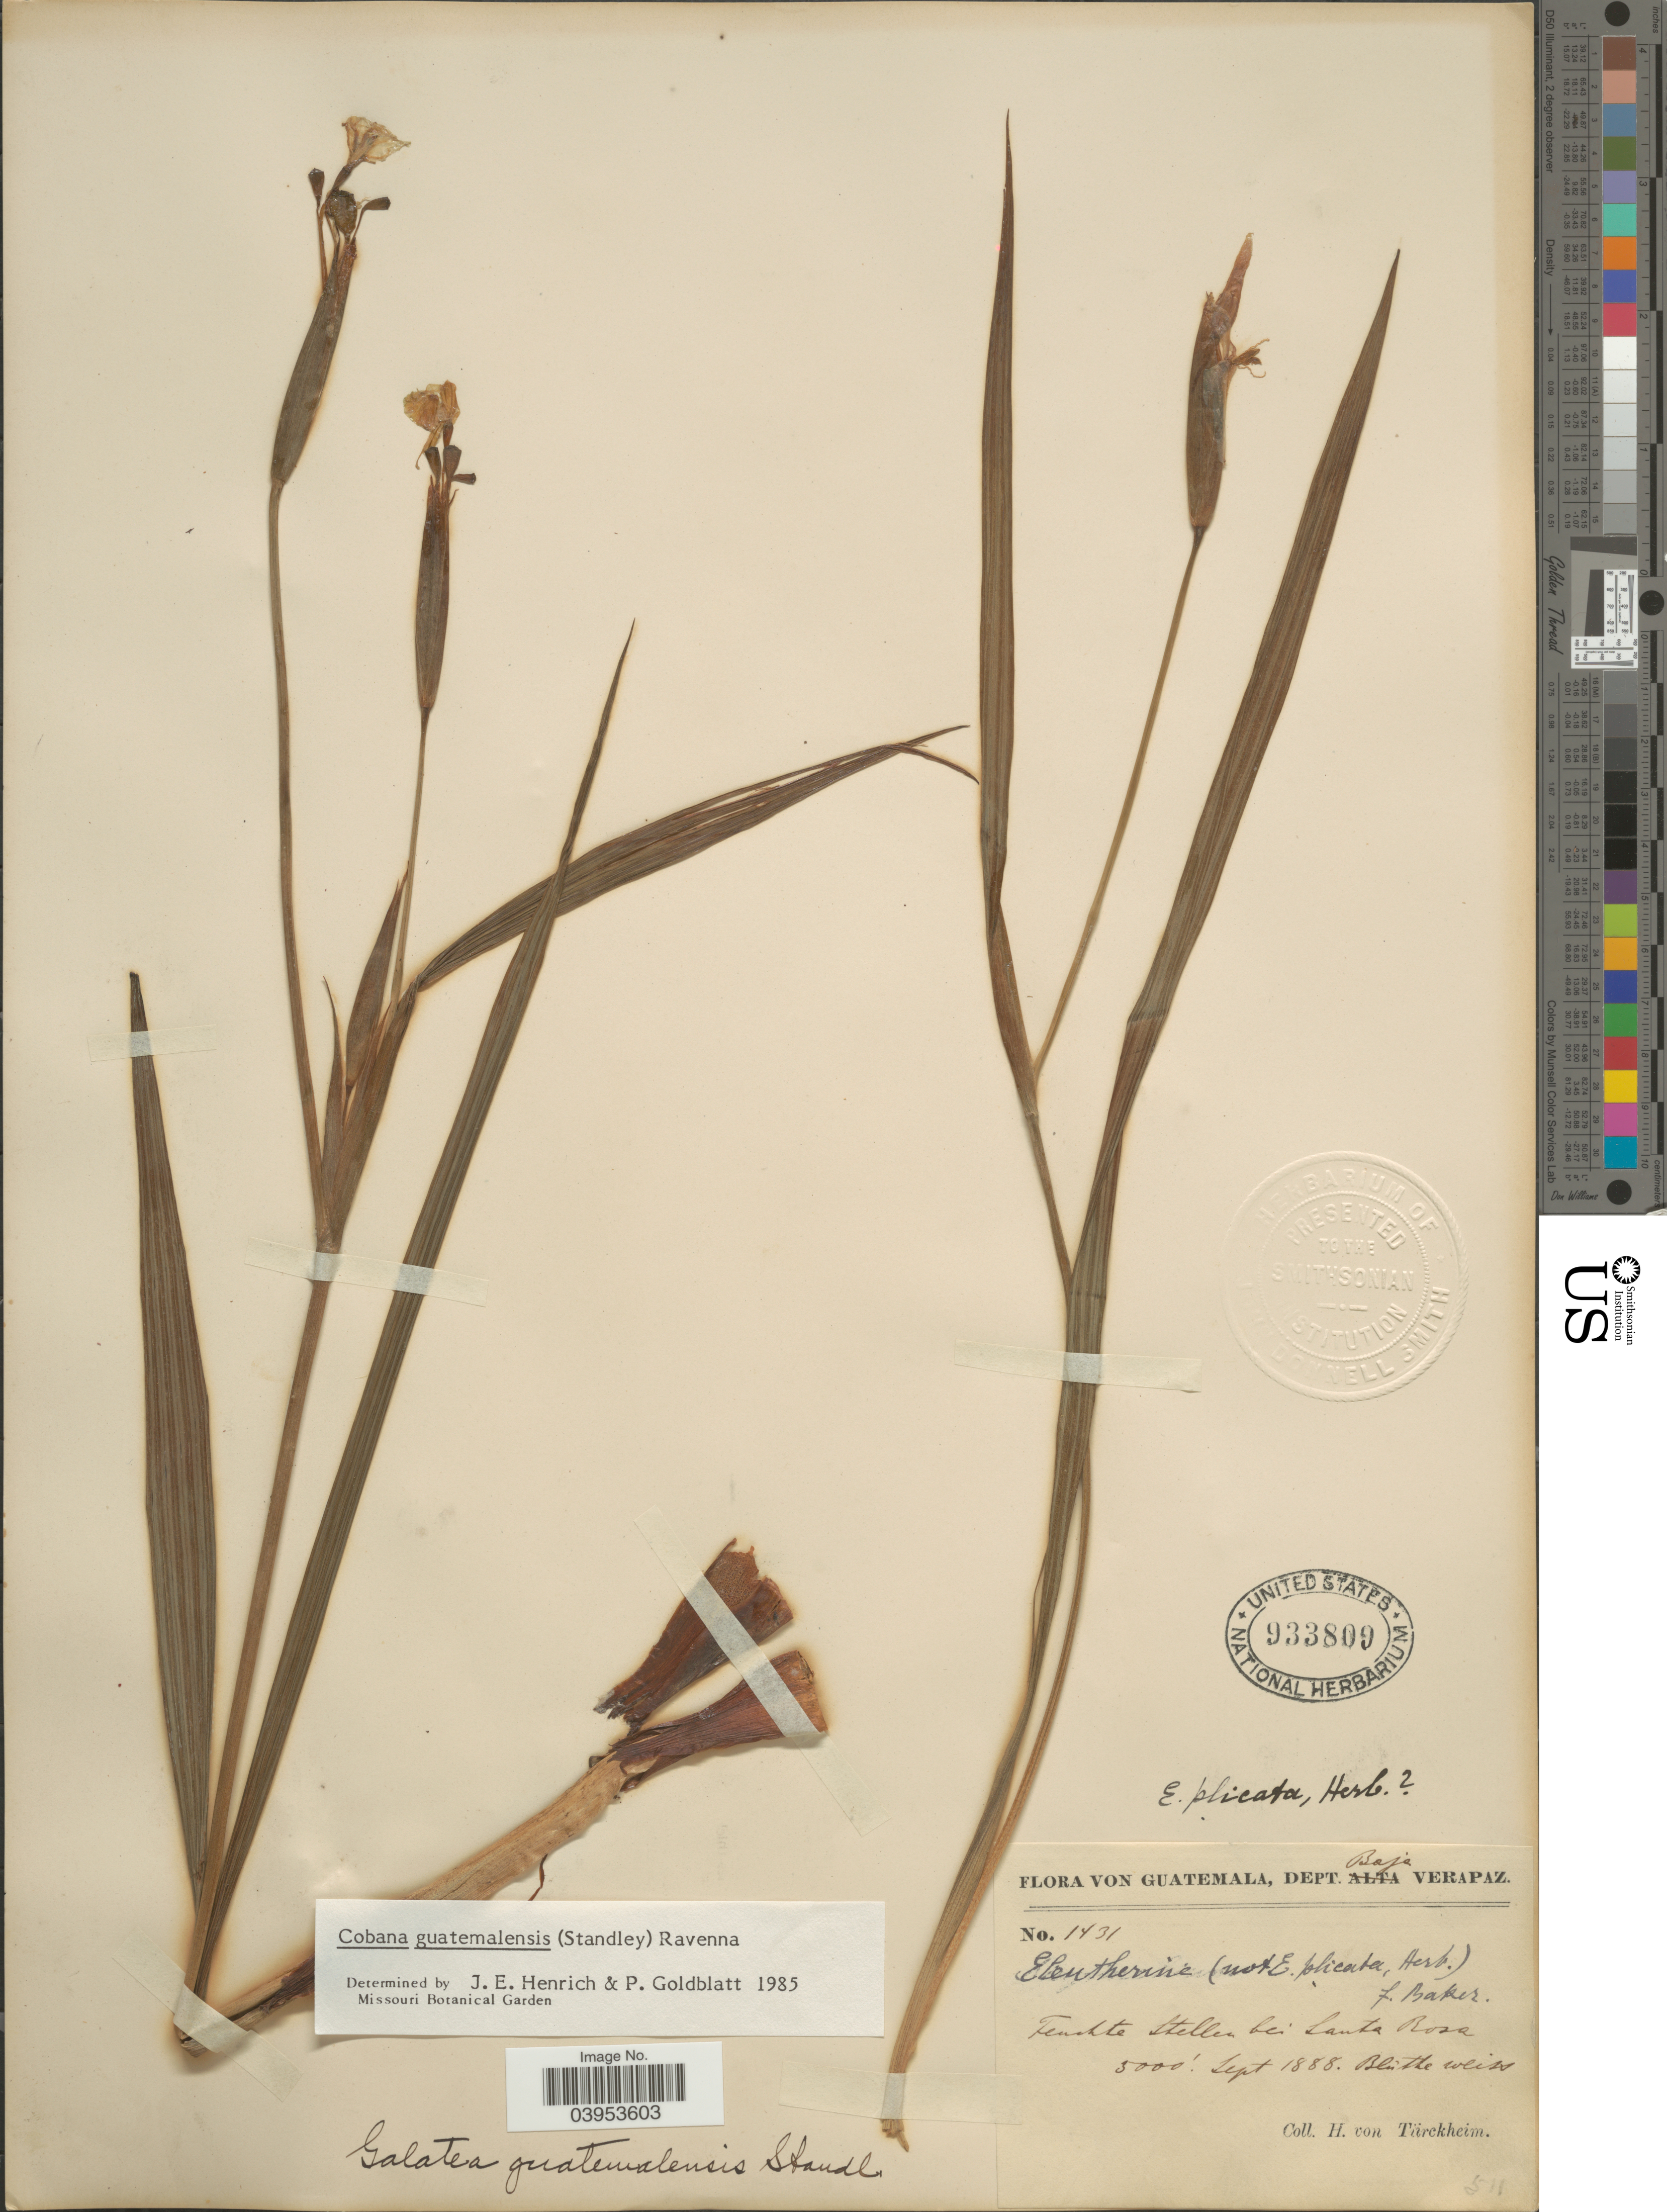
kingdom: Plantae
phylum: Tracheophyta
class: Liliopsida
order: Asparagales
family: Iridaceae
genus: Cobana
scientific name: Cobana guatemalensis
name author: (Standl.) Ravenna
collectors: H. von Türckheim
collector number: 1431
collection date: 1888-09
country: Guatemala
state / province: Baja Verapaz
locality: Dept. Baja Verapaz. Feuchte Stellen bei Santa Rosa.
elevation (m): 1524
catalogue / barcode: US 933809